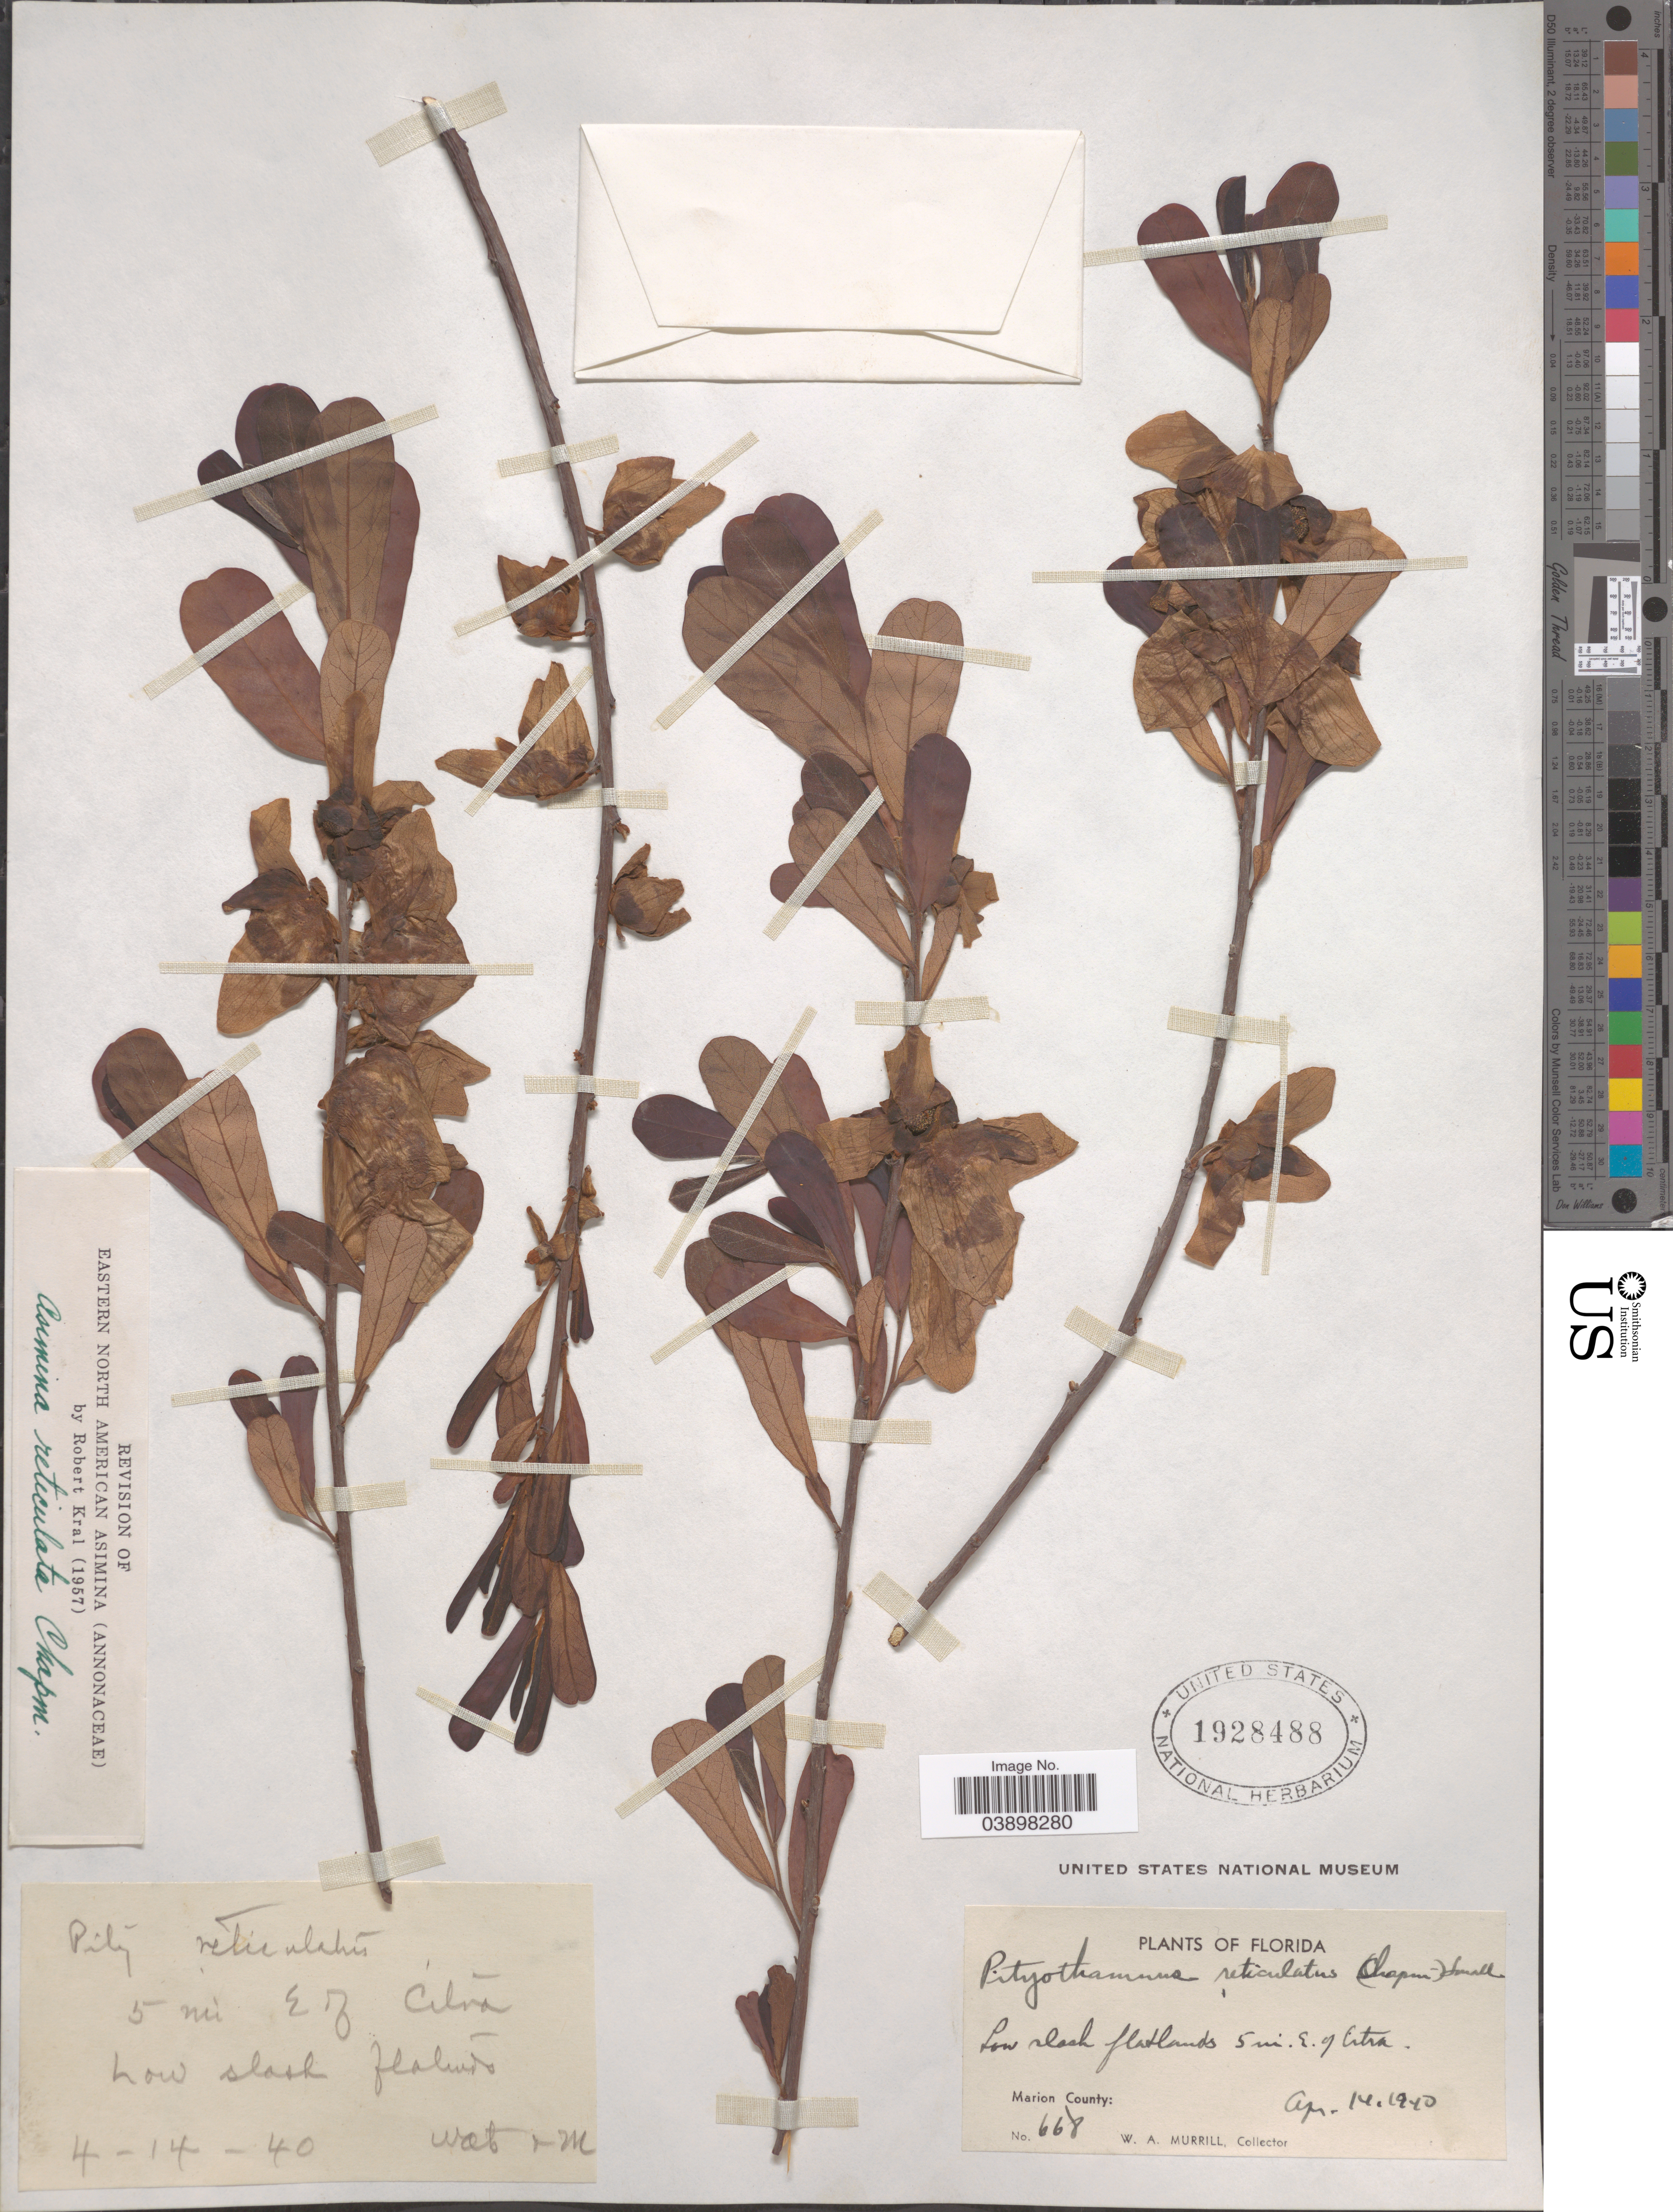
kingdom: Plantae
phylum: Tracheophyta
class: Magnoliopsida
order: Magnoliales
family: Annonaceae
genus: Asimina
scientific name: Asimina reticulata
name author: (Shuttlew.) Chapm.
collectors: W. A. Murrill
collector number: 668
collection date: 1940-04-14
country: United States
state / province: Florida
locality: Low slash flatlands 5 mi. E. of Citra. Marion County.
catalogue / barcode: US 1928488